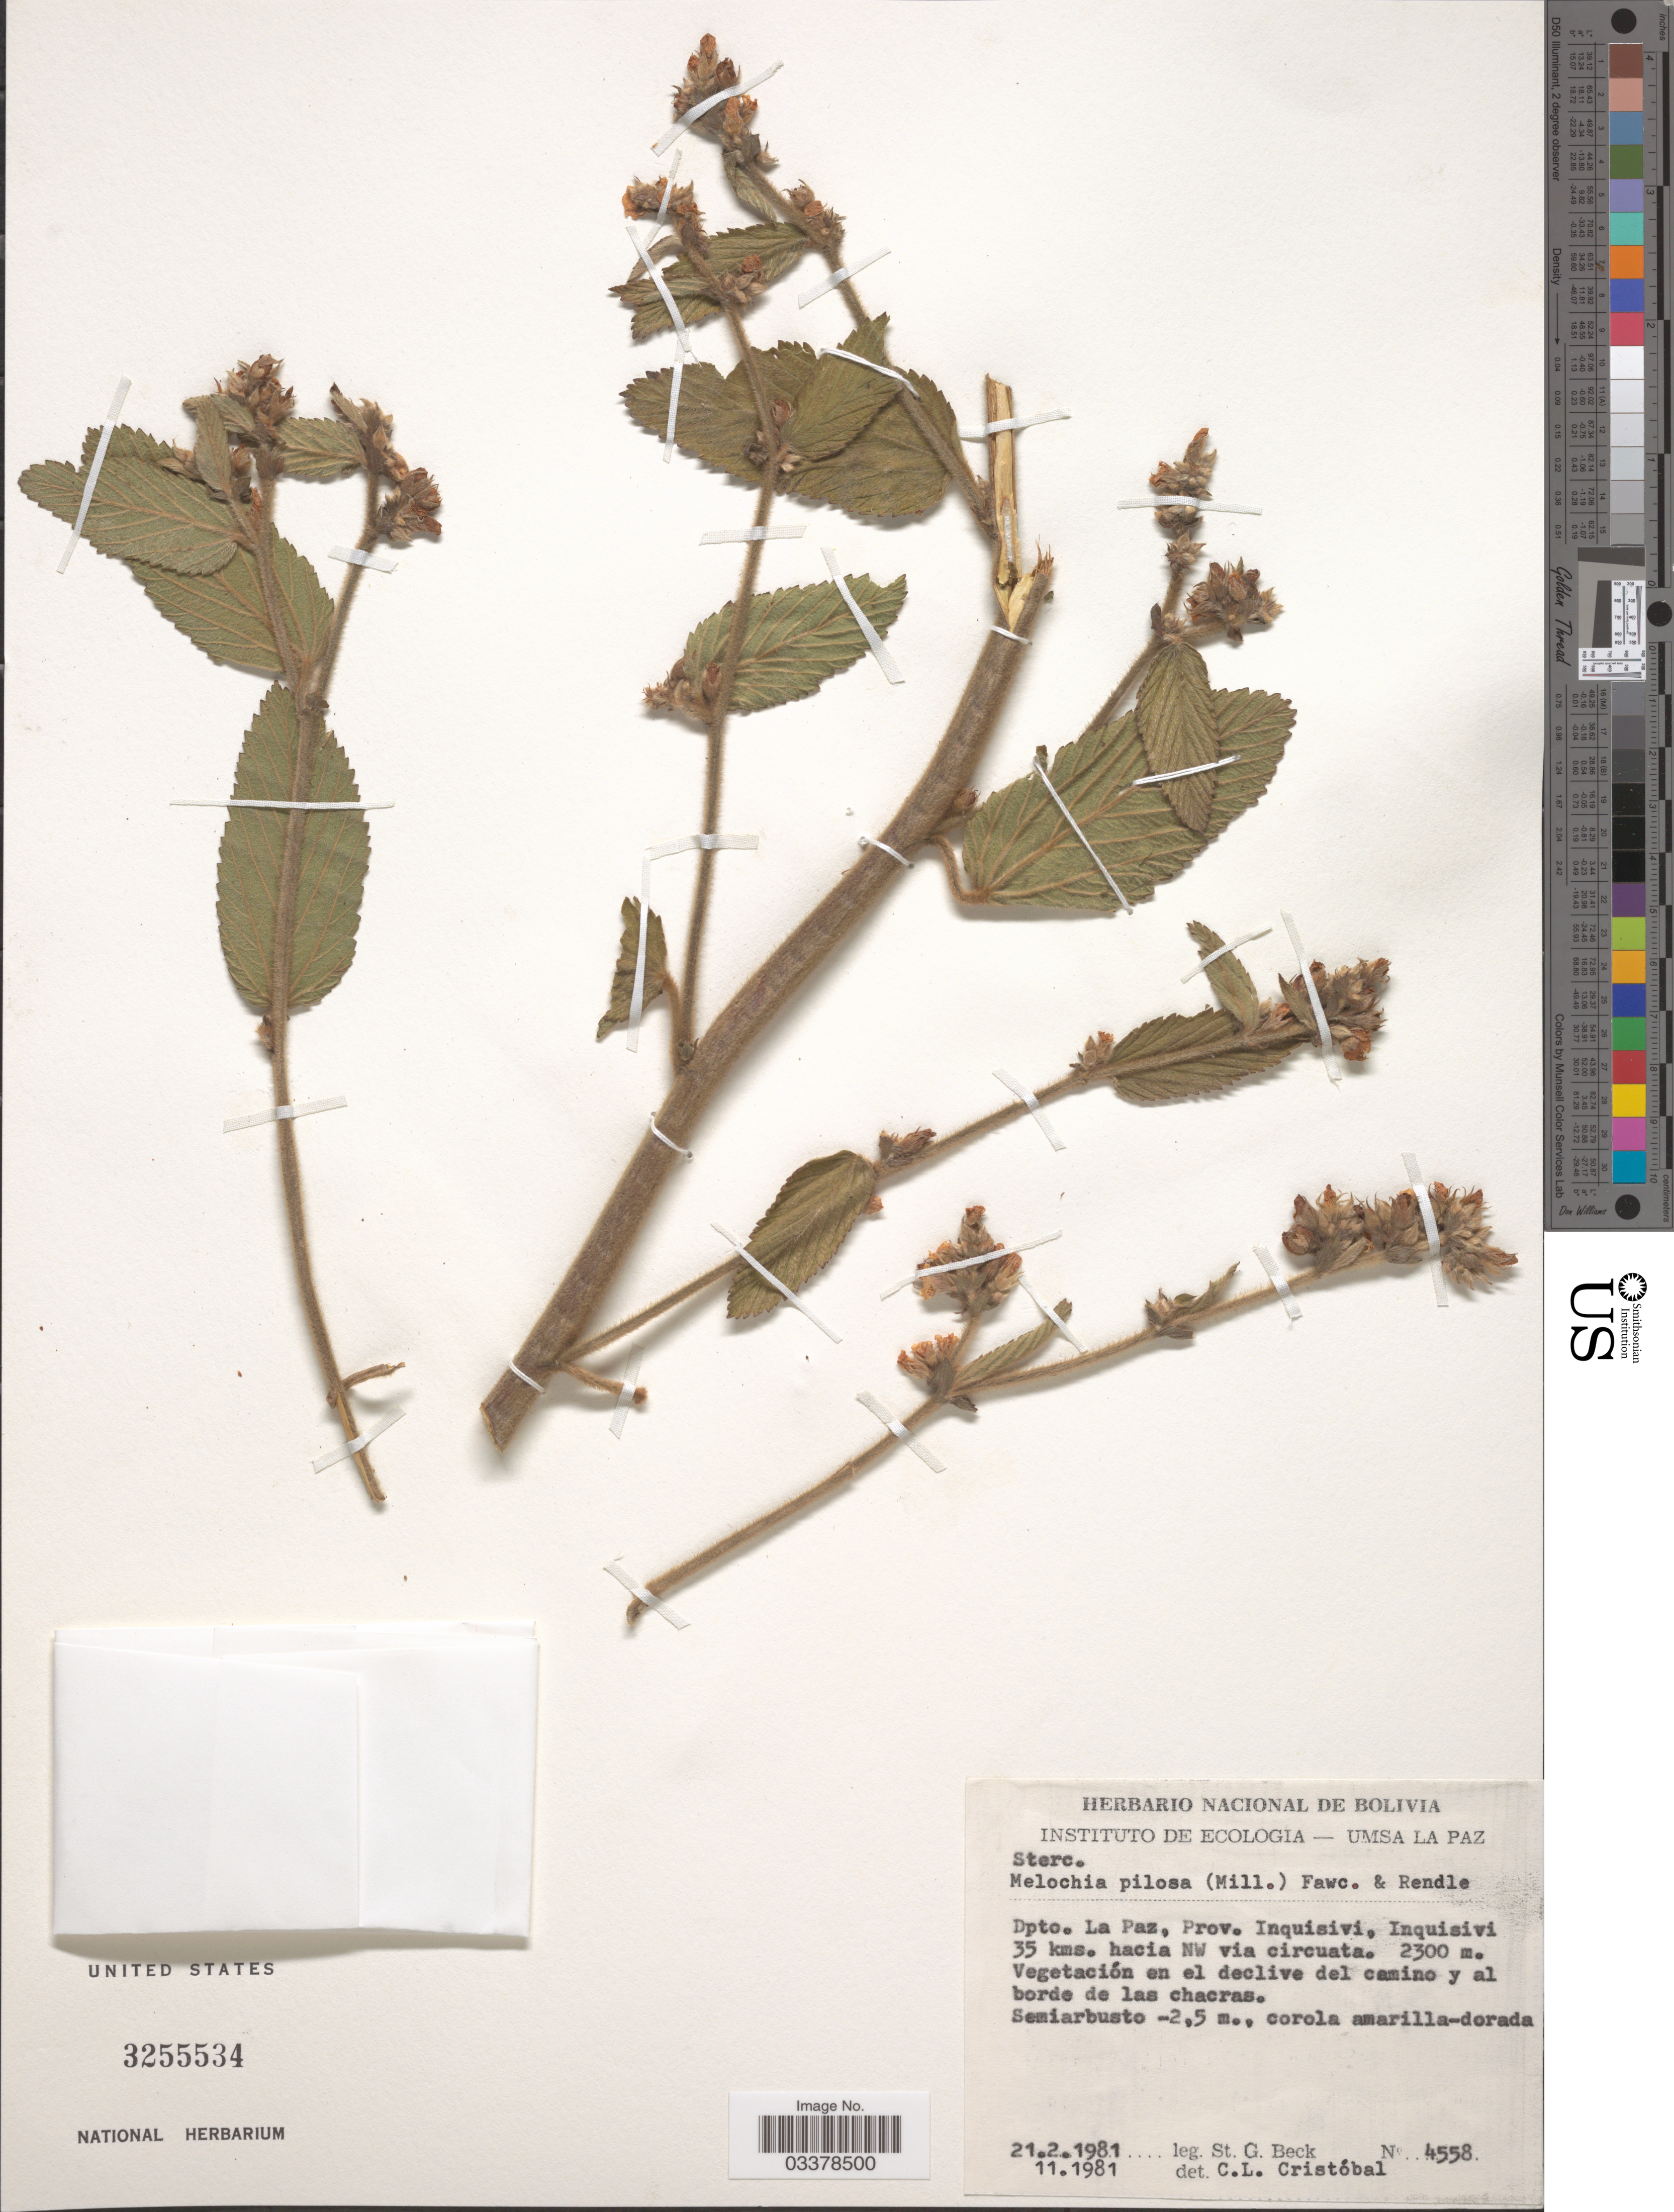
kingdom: Plantae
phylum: Tracheophyta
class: Magnoliopsida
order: Malvales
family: Malvaceae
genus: Melochia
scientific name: Melochia pilosa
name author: (Mill.) Fawc. & Rendle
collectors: S. G. Beck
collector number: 4558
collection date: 1981-02-21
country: Bolivia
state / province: La Paz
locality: Dpto. La Paz, Prov. Inquisivi, Inquisivi 35 kms. hacia NW via circuata. Vegetación en el declive del camino y al borde de la chacras.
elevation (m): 2300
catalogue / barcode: US 3255534